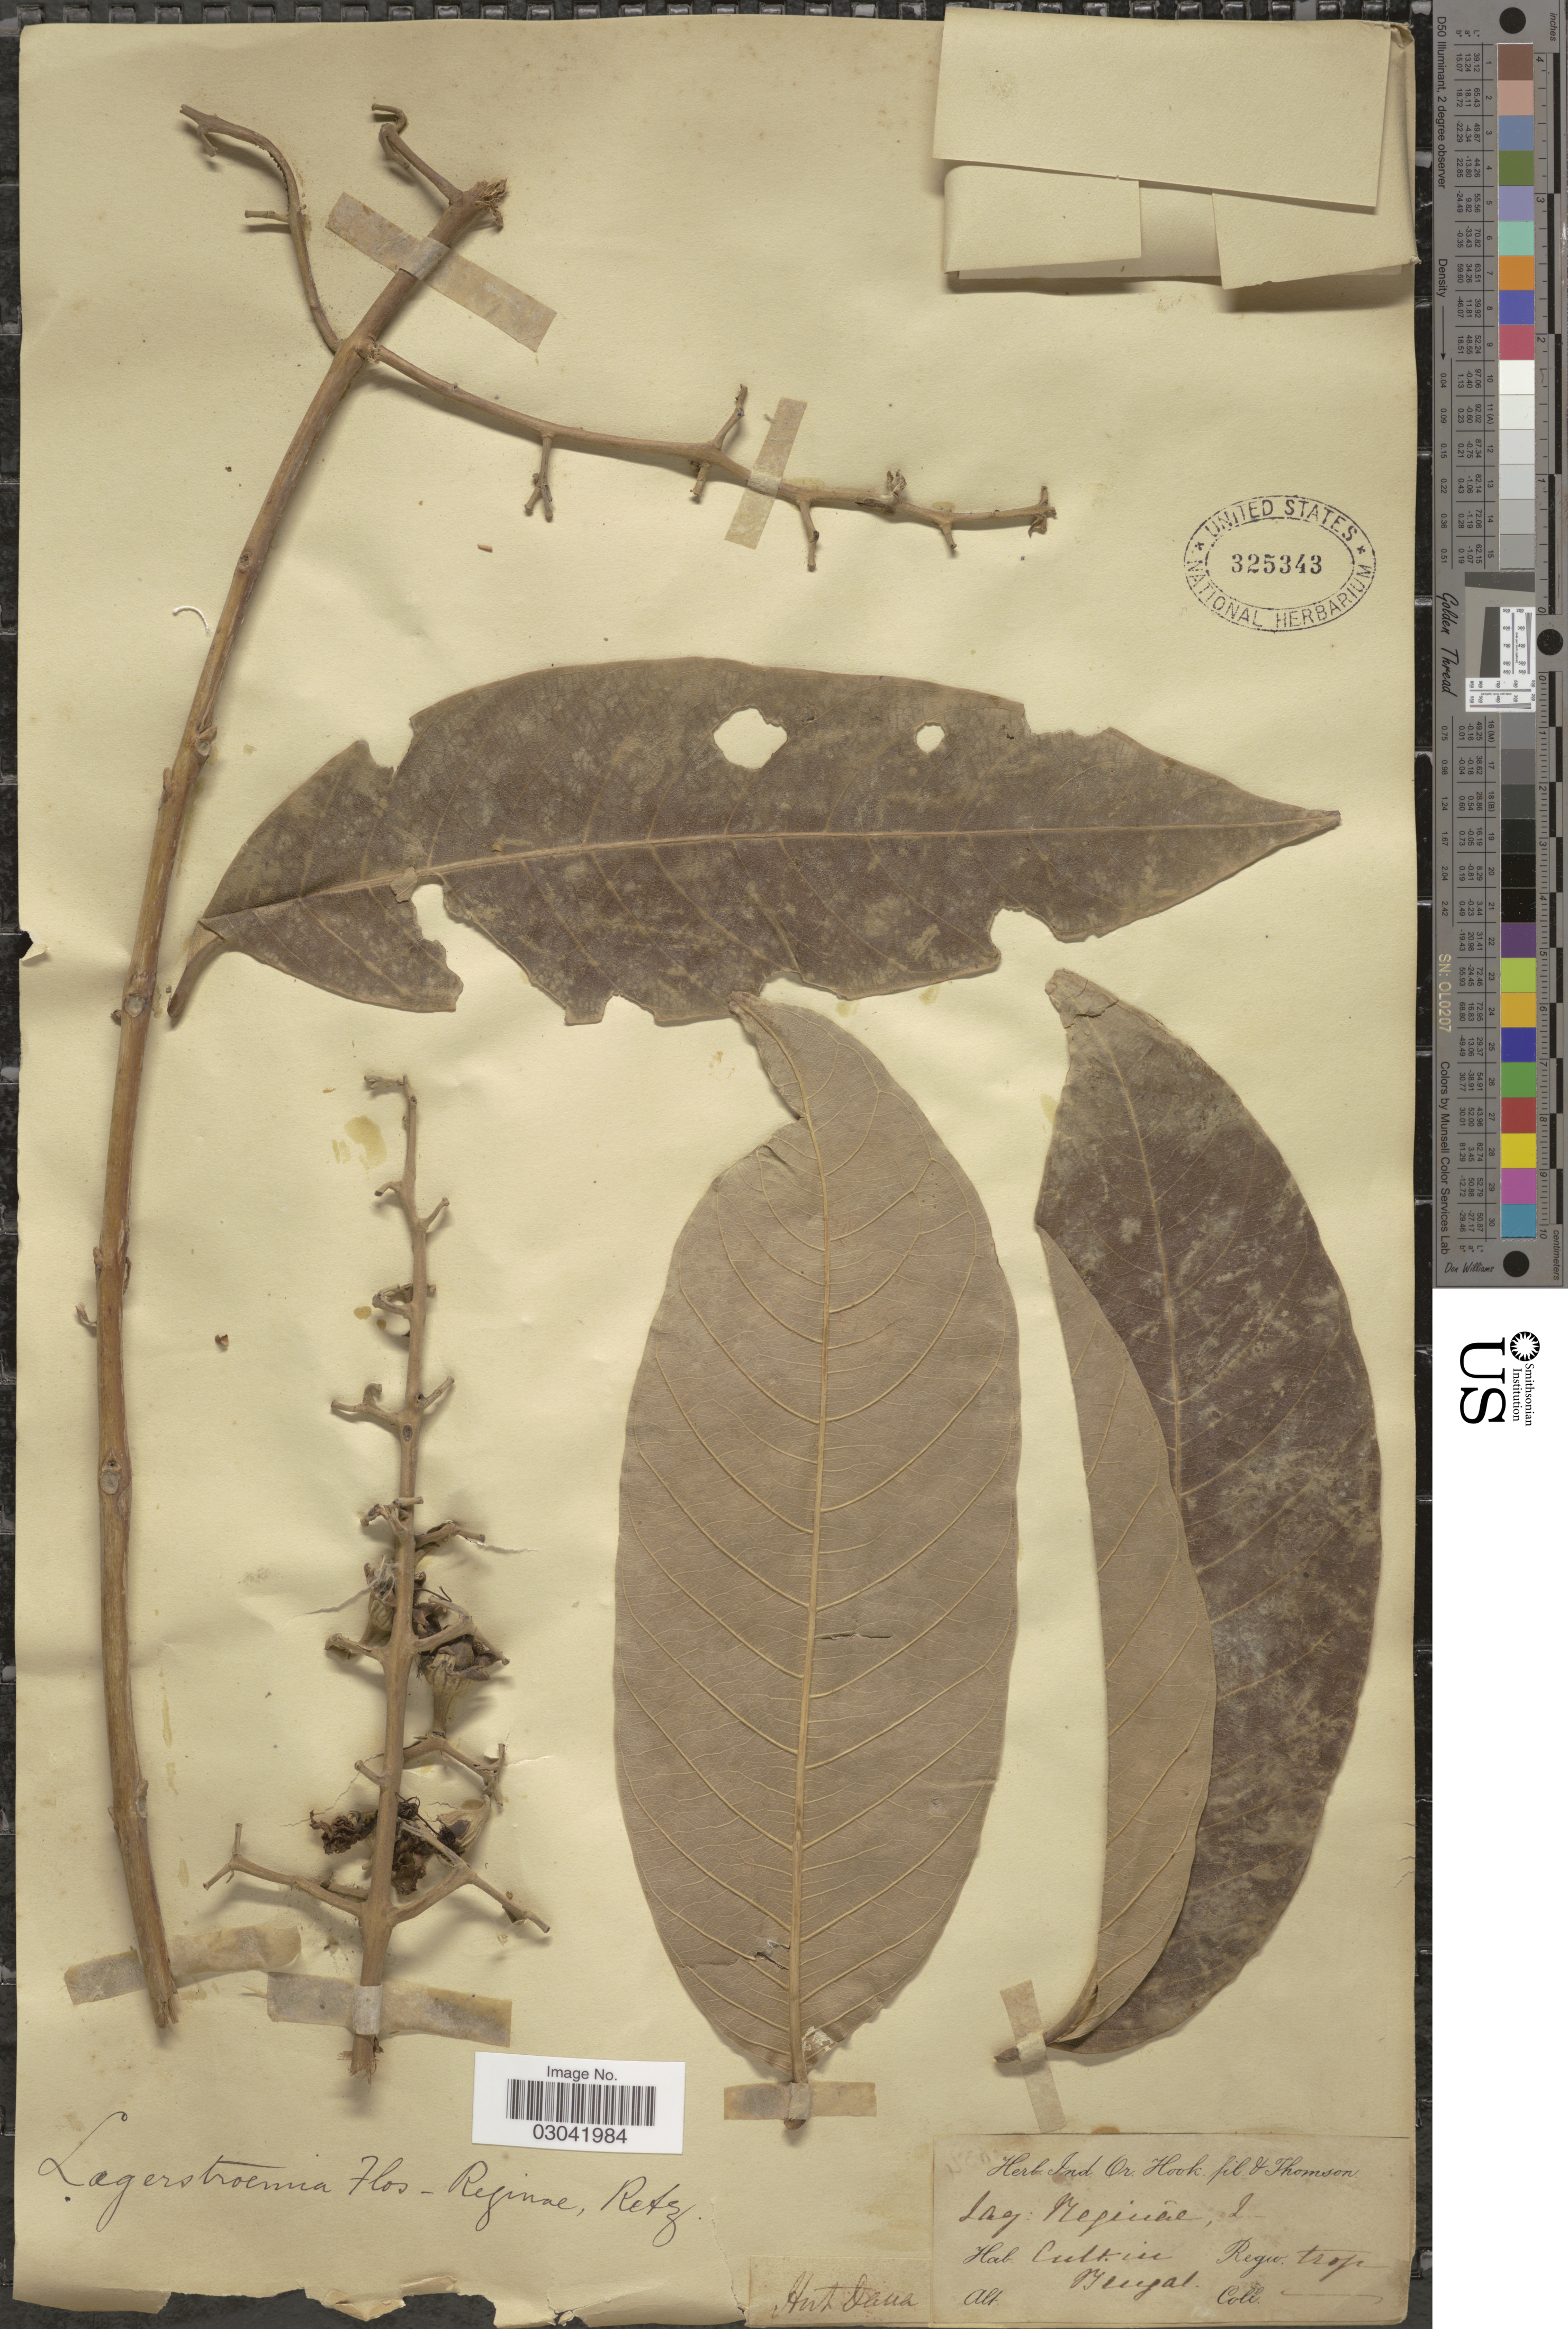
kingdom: Plantae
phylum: Tracheophyta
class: Magnoliopsida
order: Myrtales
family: Lythraceae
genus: Lagerstroemia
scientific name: Lagerstroemia flos-reginae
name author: Retz.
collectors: ex herb. Ind Or Hook fil & Thomson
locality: Cult in Bengal. Regio. trop.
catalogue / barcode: US 325343